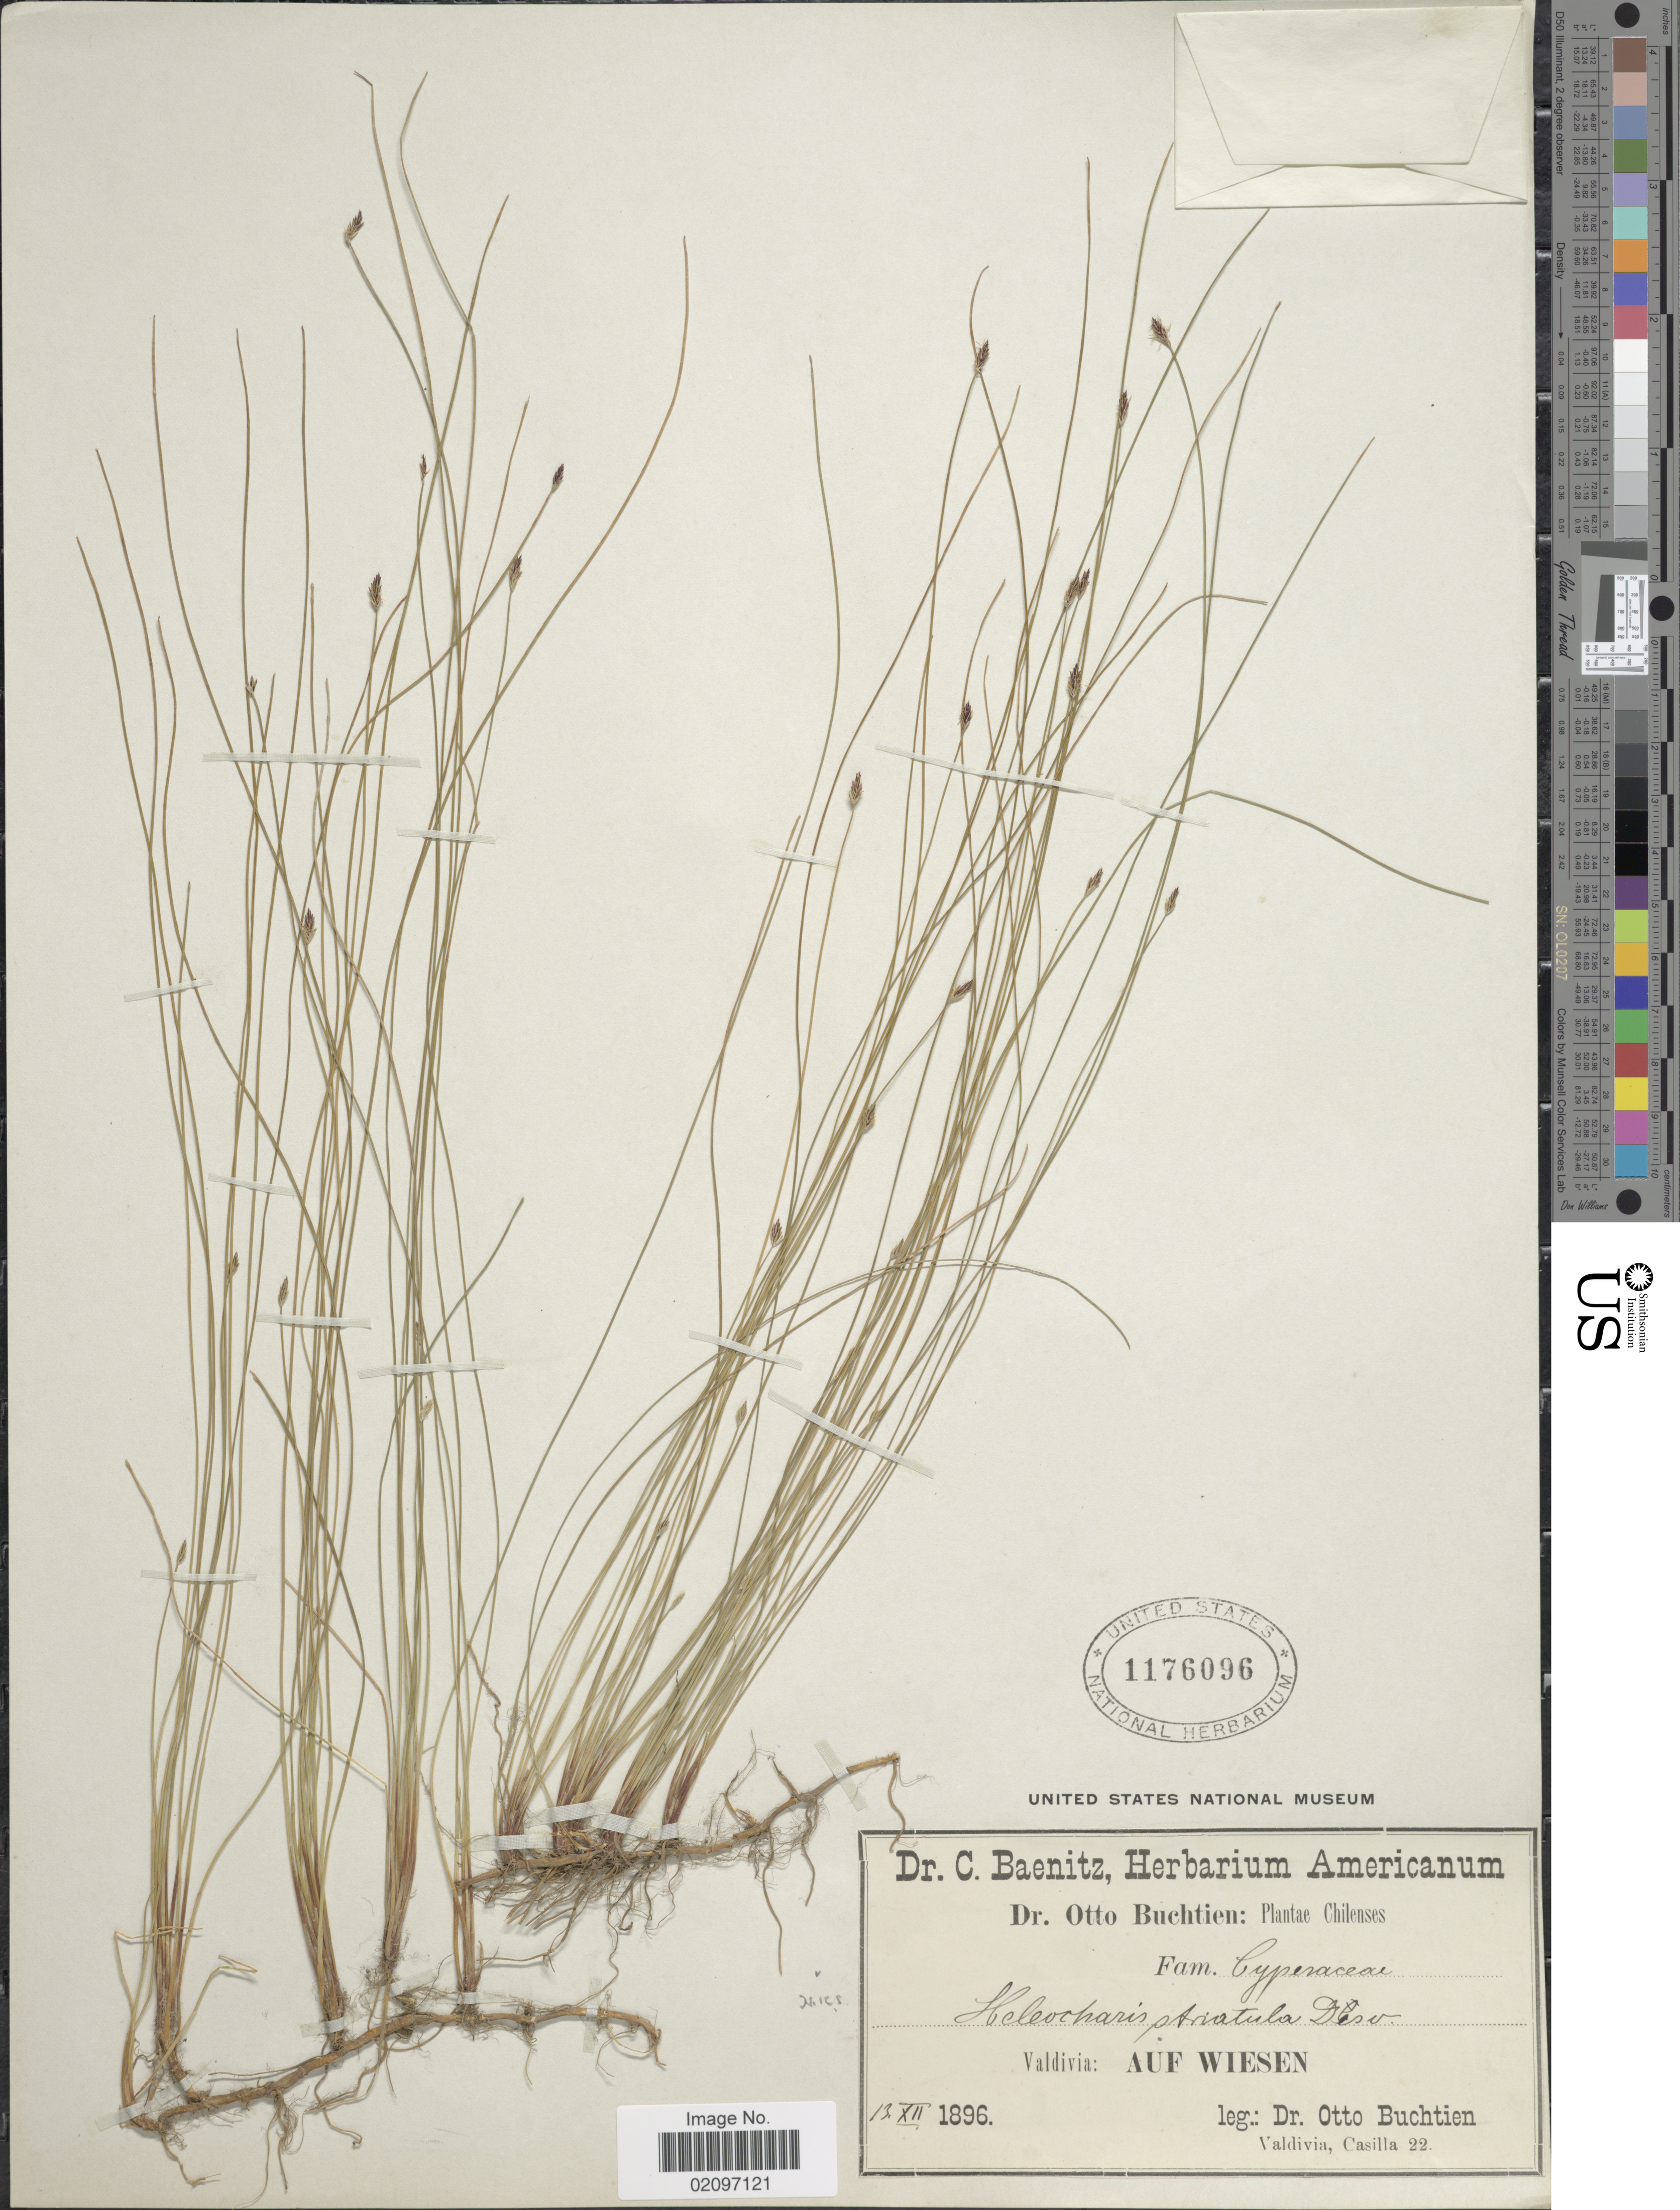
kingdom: Plantae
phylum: Tracheophyta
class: Liliopsida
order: Poales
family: Cyperaceae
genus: Eleocharis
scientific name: Eleocharis bonariensis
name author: Nees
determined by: Strong, Mark T., (BOT), Smithsonian Institution - National Museum of Natural History (UNITED STATES)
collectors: O. Buchtien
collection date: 1896-12-13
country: Chile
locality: Chilenses, Valdivia: Auf Wiesen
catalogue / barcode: US 1176096